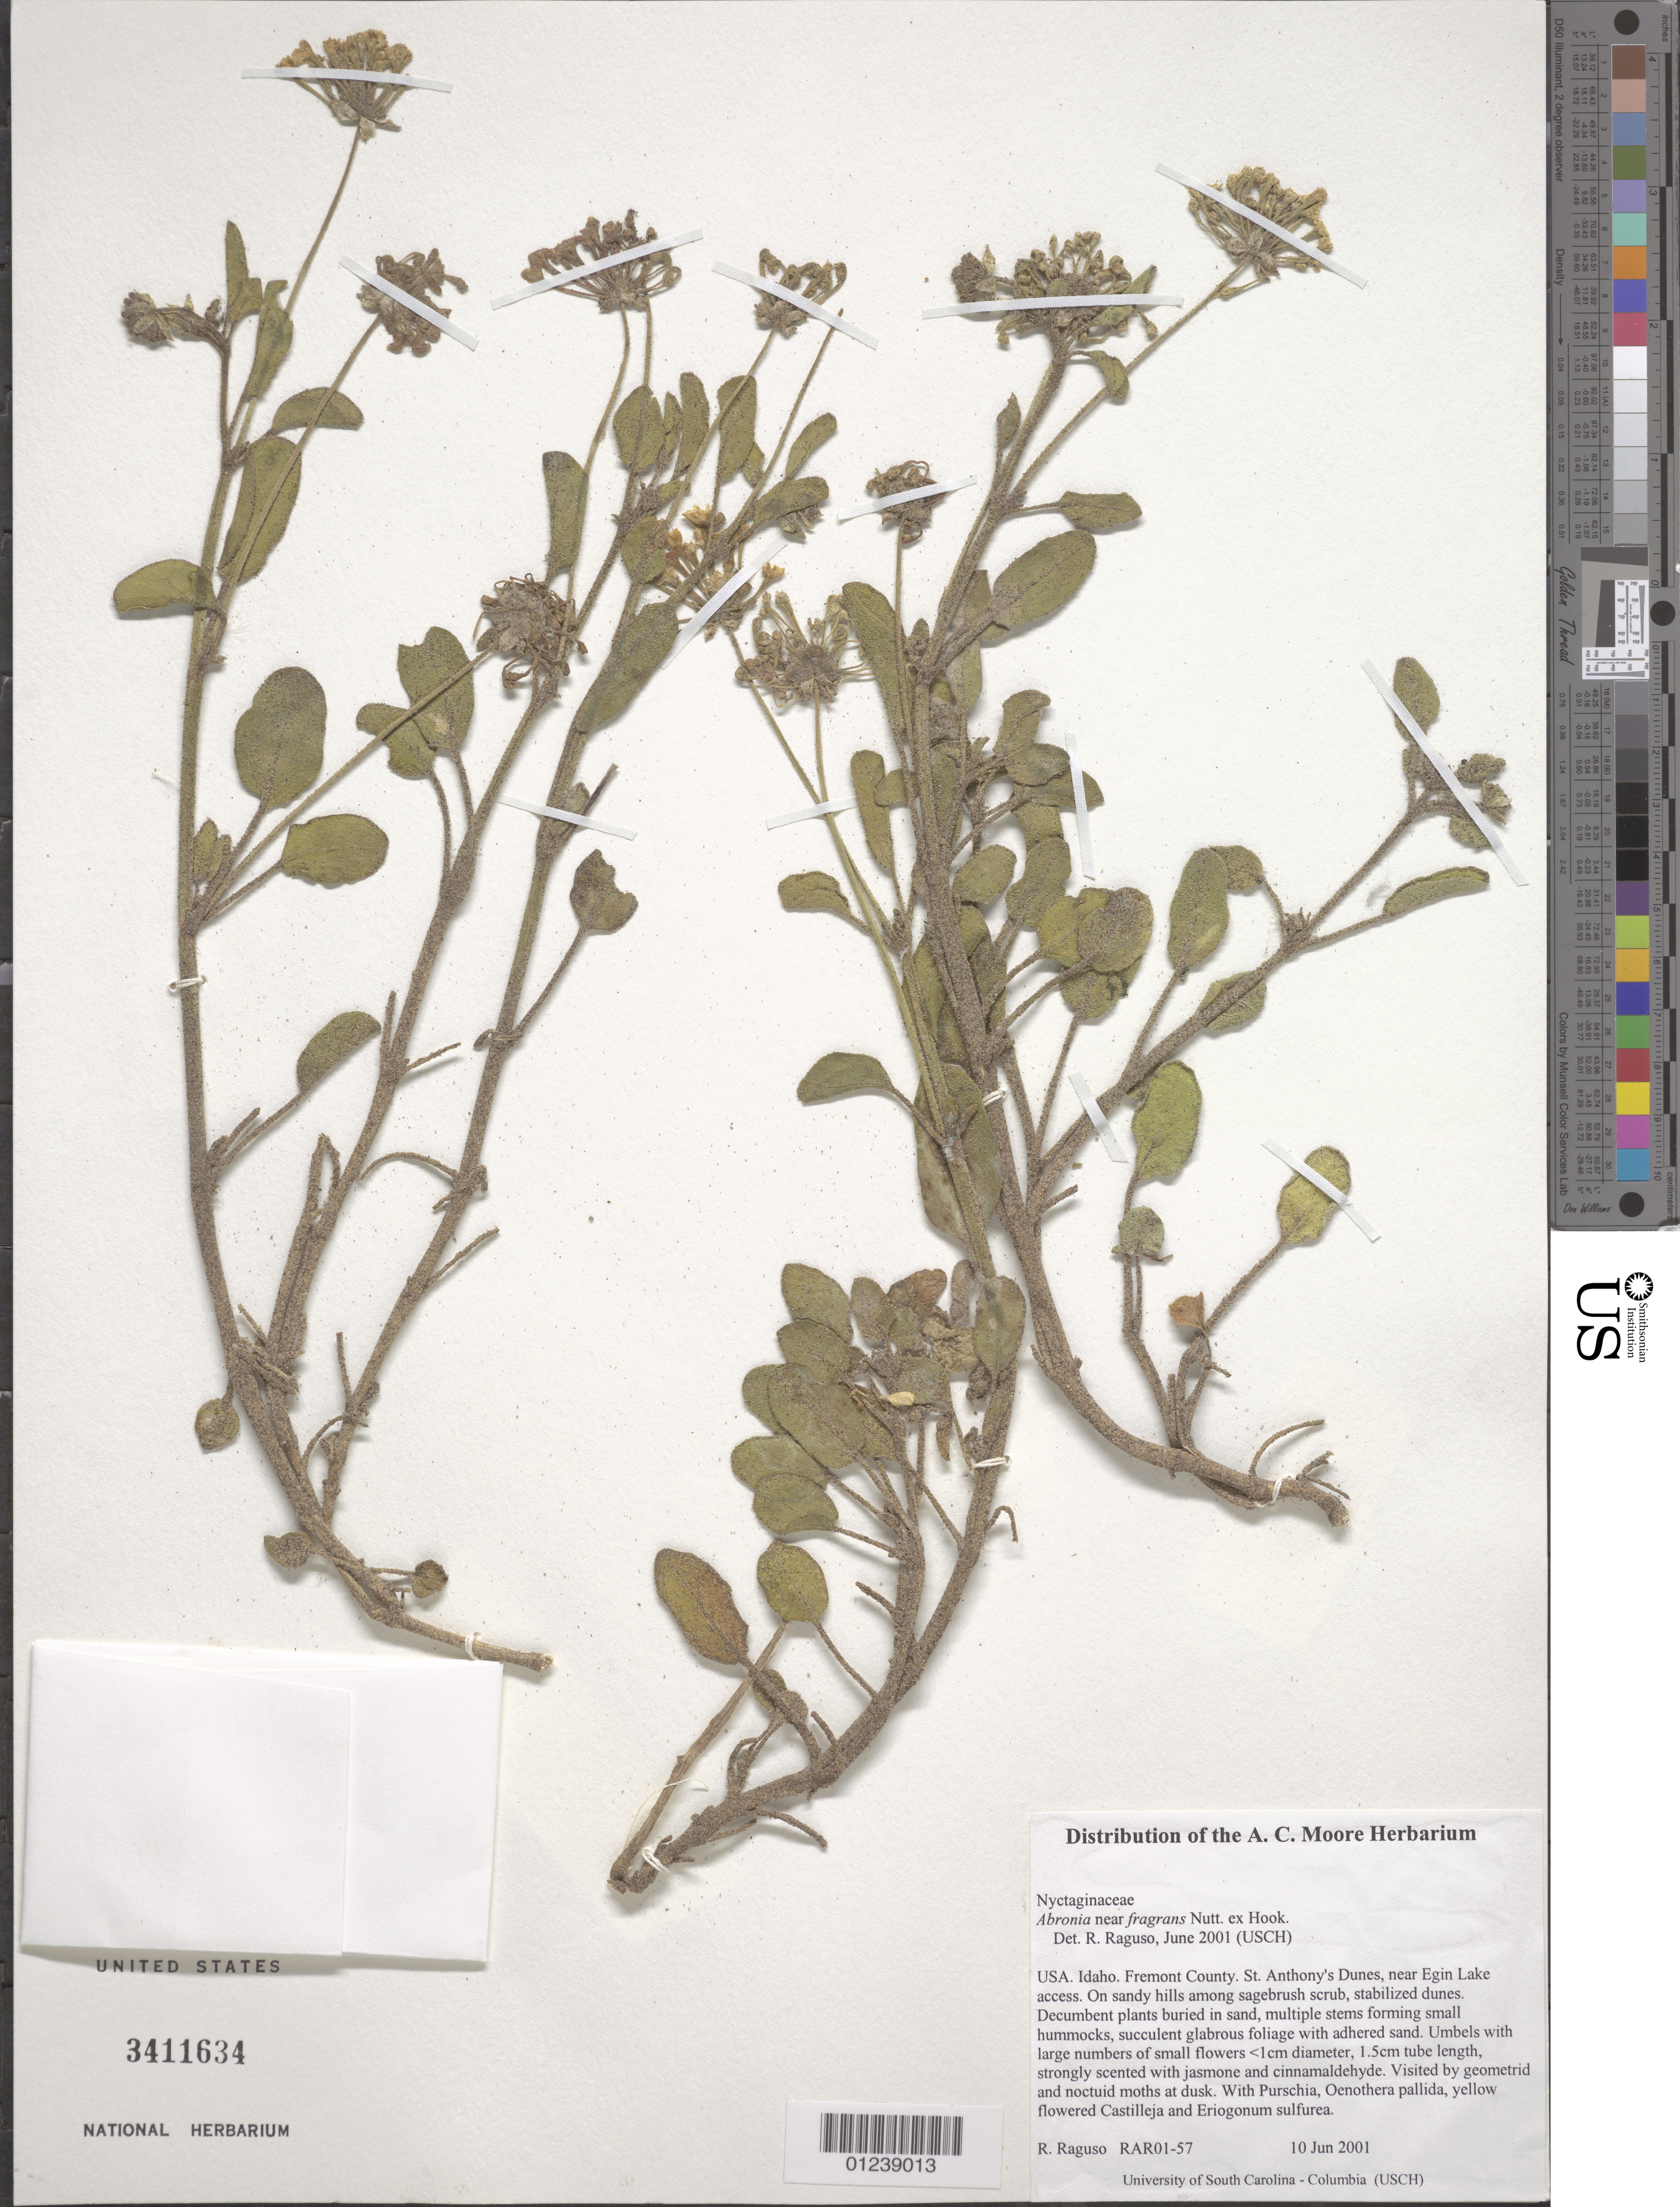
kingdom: Plantae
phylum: Tracheophyta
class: Magnoliopsida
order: Caryophyllales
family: Nyctaginaceae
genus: Abronia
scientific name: Abronia fragrans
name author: Nutt. ex Hook.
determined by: Raguso, Robert A.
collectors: R. Raguso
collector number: RAR01-57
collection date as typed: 10 Jun 2001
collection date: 2001-06-10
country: United States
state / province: Idaho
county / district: Fremont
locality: St. Anthony's Dunes, near Egin Lake access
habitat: On sandy hills among sagebrush scrub, stabilized dunes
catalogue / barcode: US 3411634